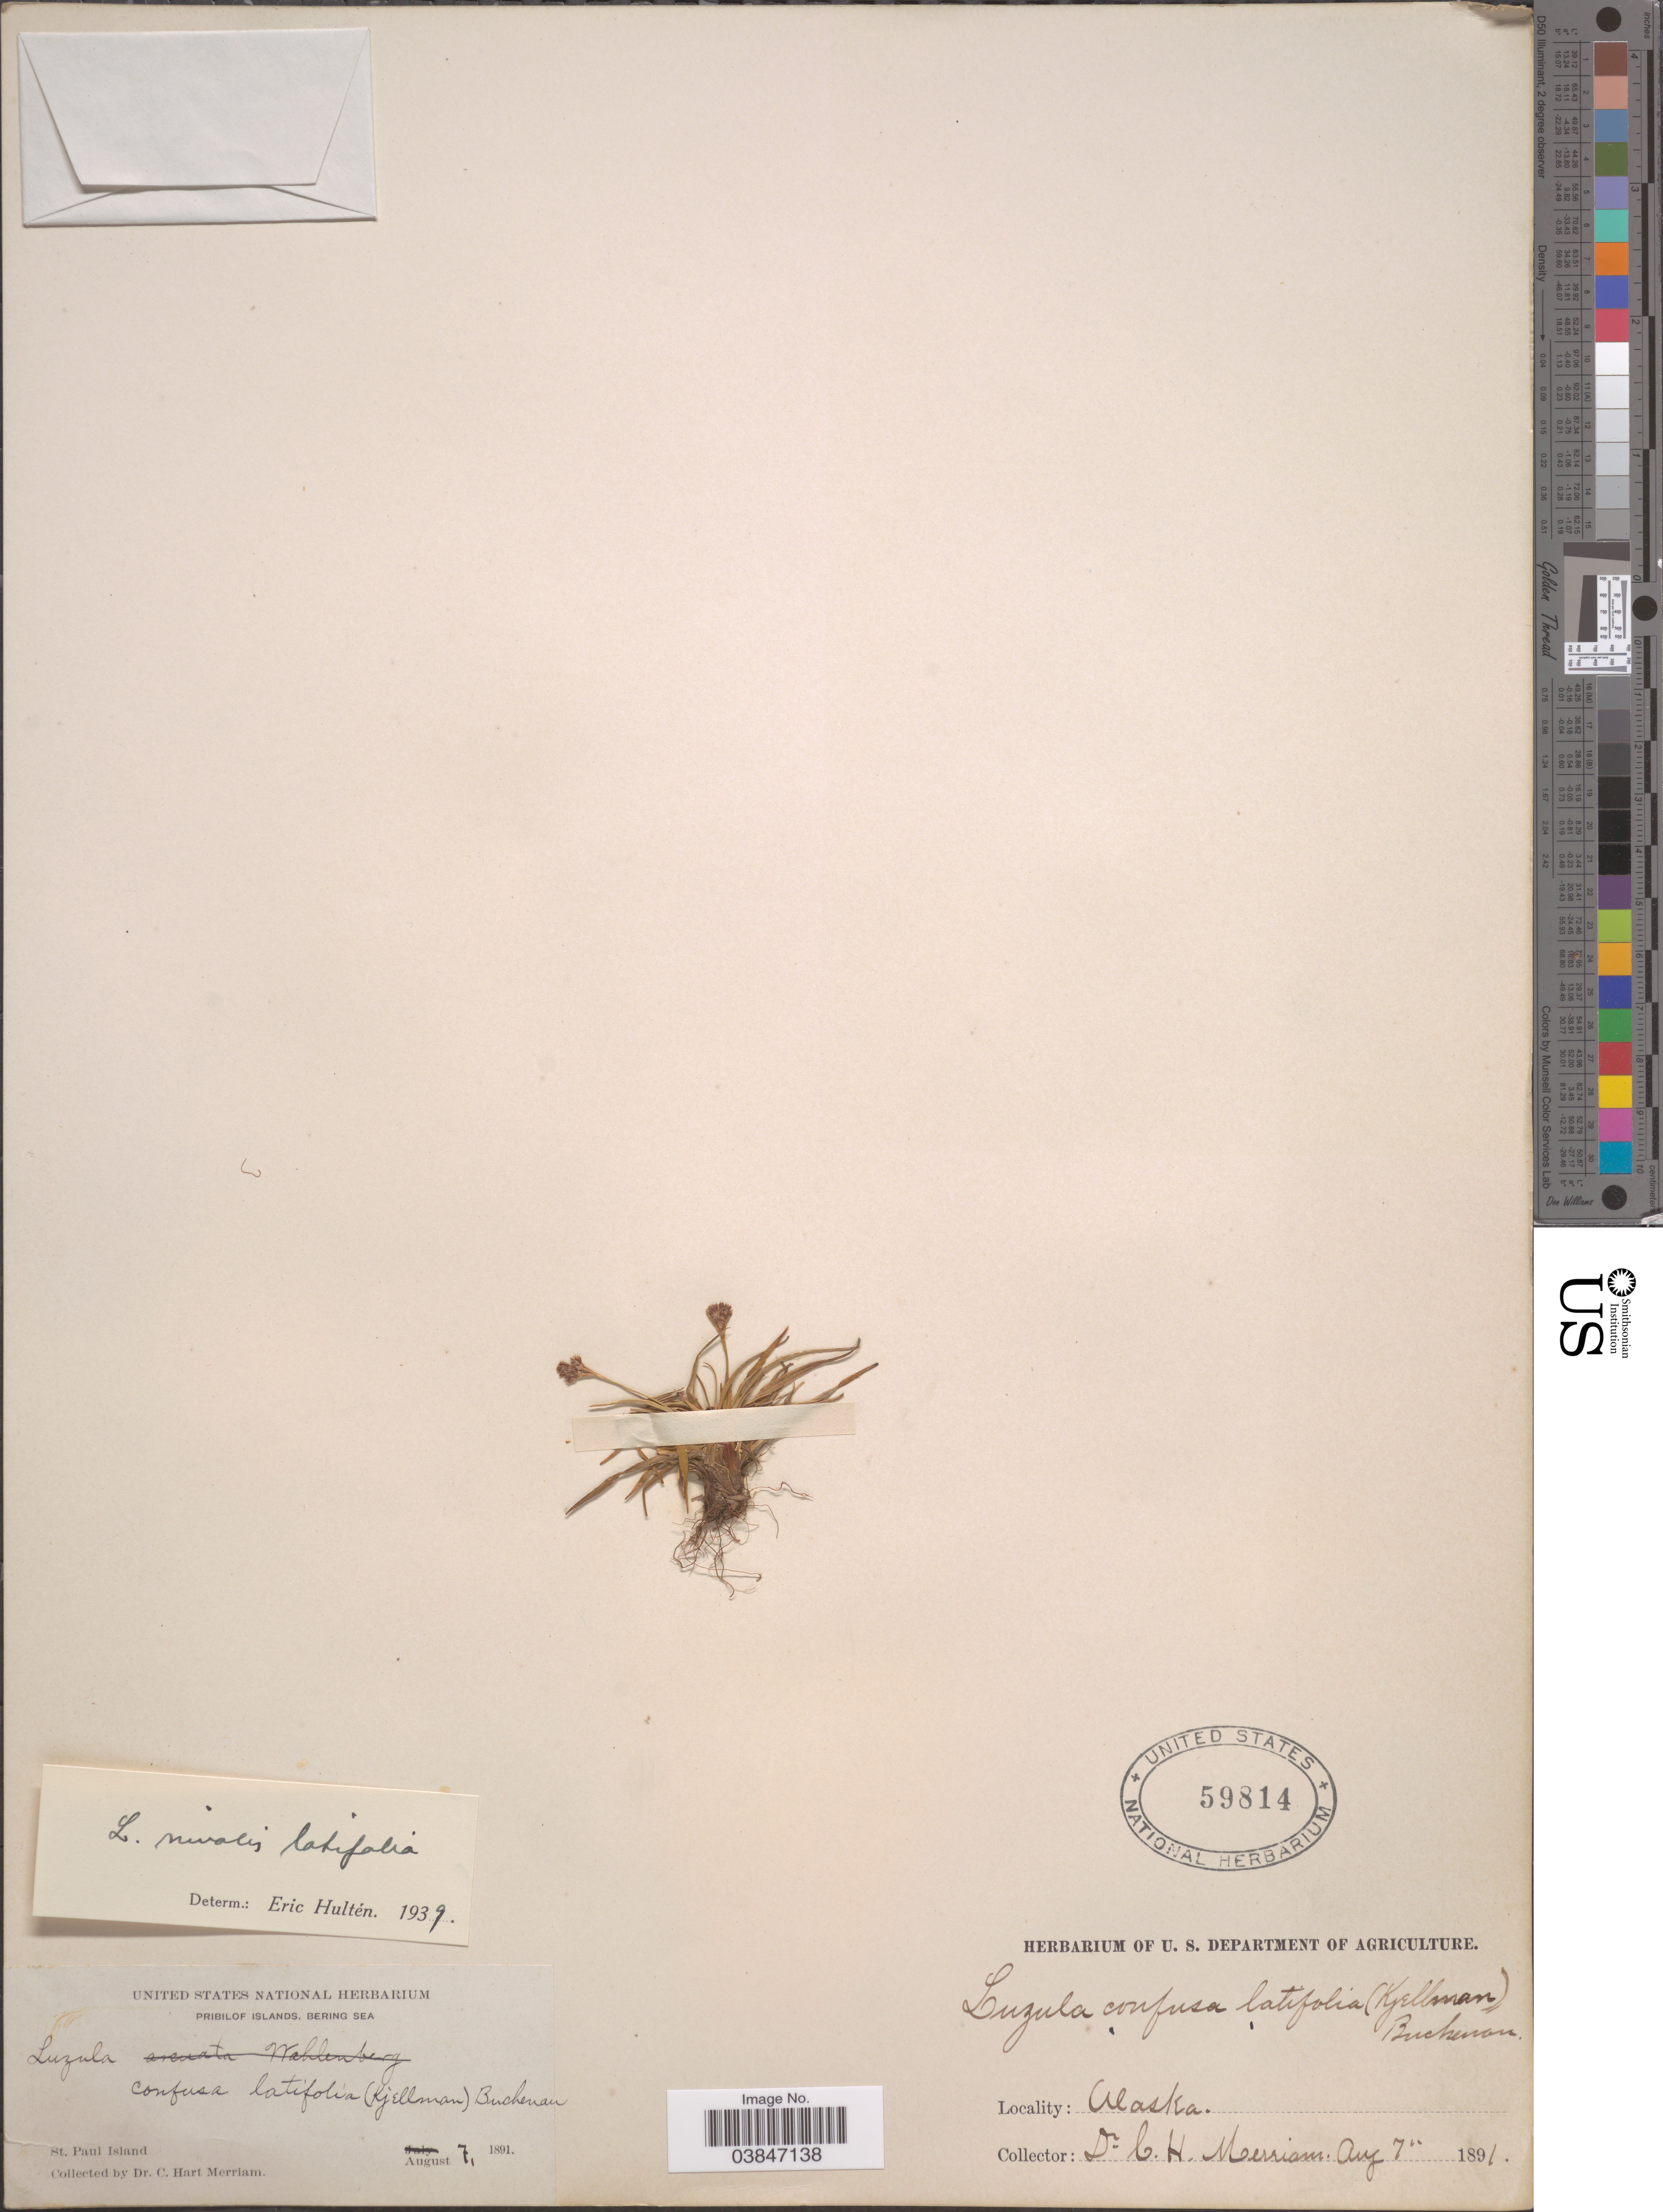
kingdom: Plantae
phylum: Tracheophyta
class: Liliopsida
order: Poales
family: Juncaceae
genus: Luzula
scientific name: Luzula tundricola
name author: (Gorodkov) V. Vassil.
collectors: C. Merriam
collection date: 1891-08-07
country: United States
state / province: Alaska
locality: Pribilof Islands, Bering Sea. St. Paul Island.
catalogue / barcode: US 59814